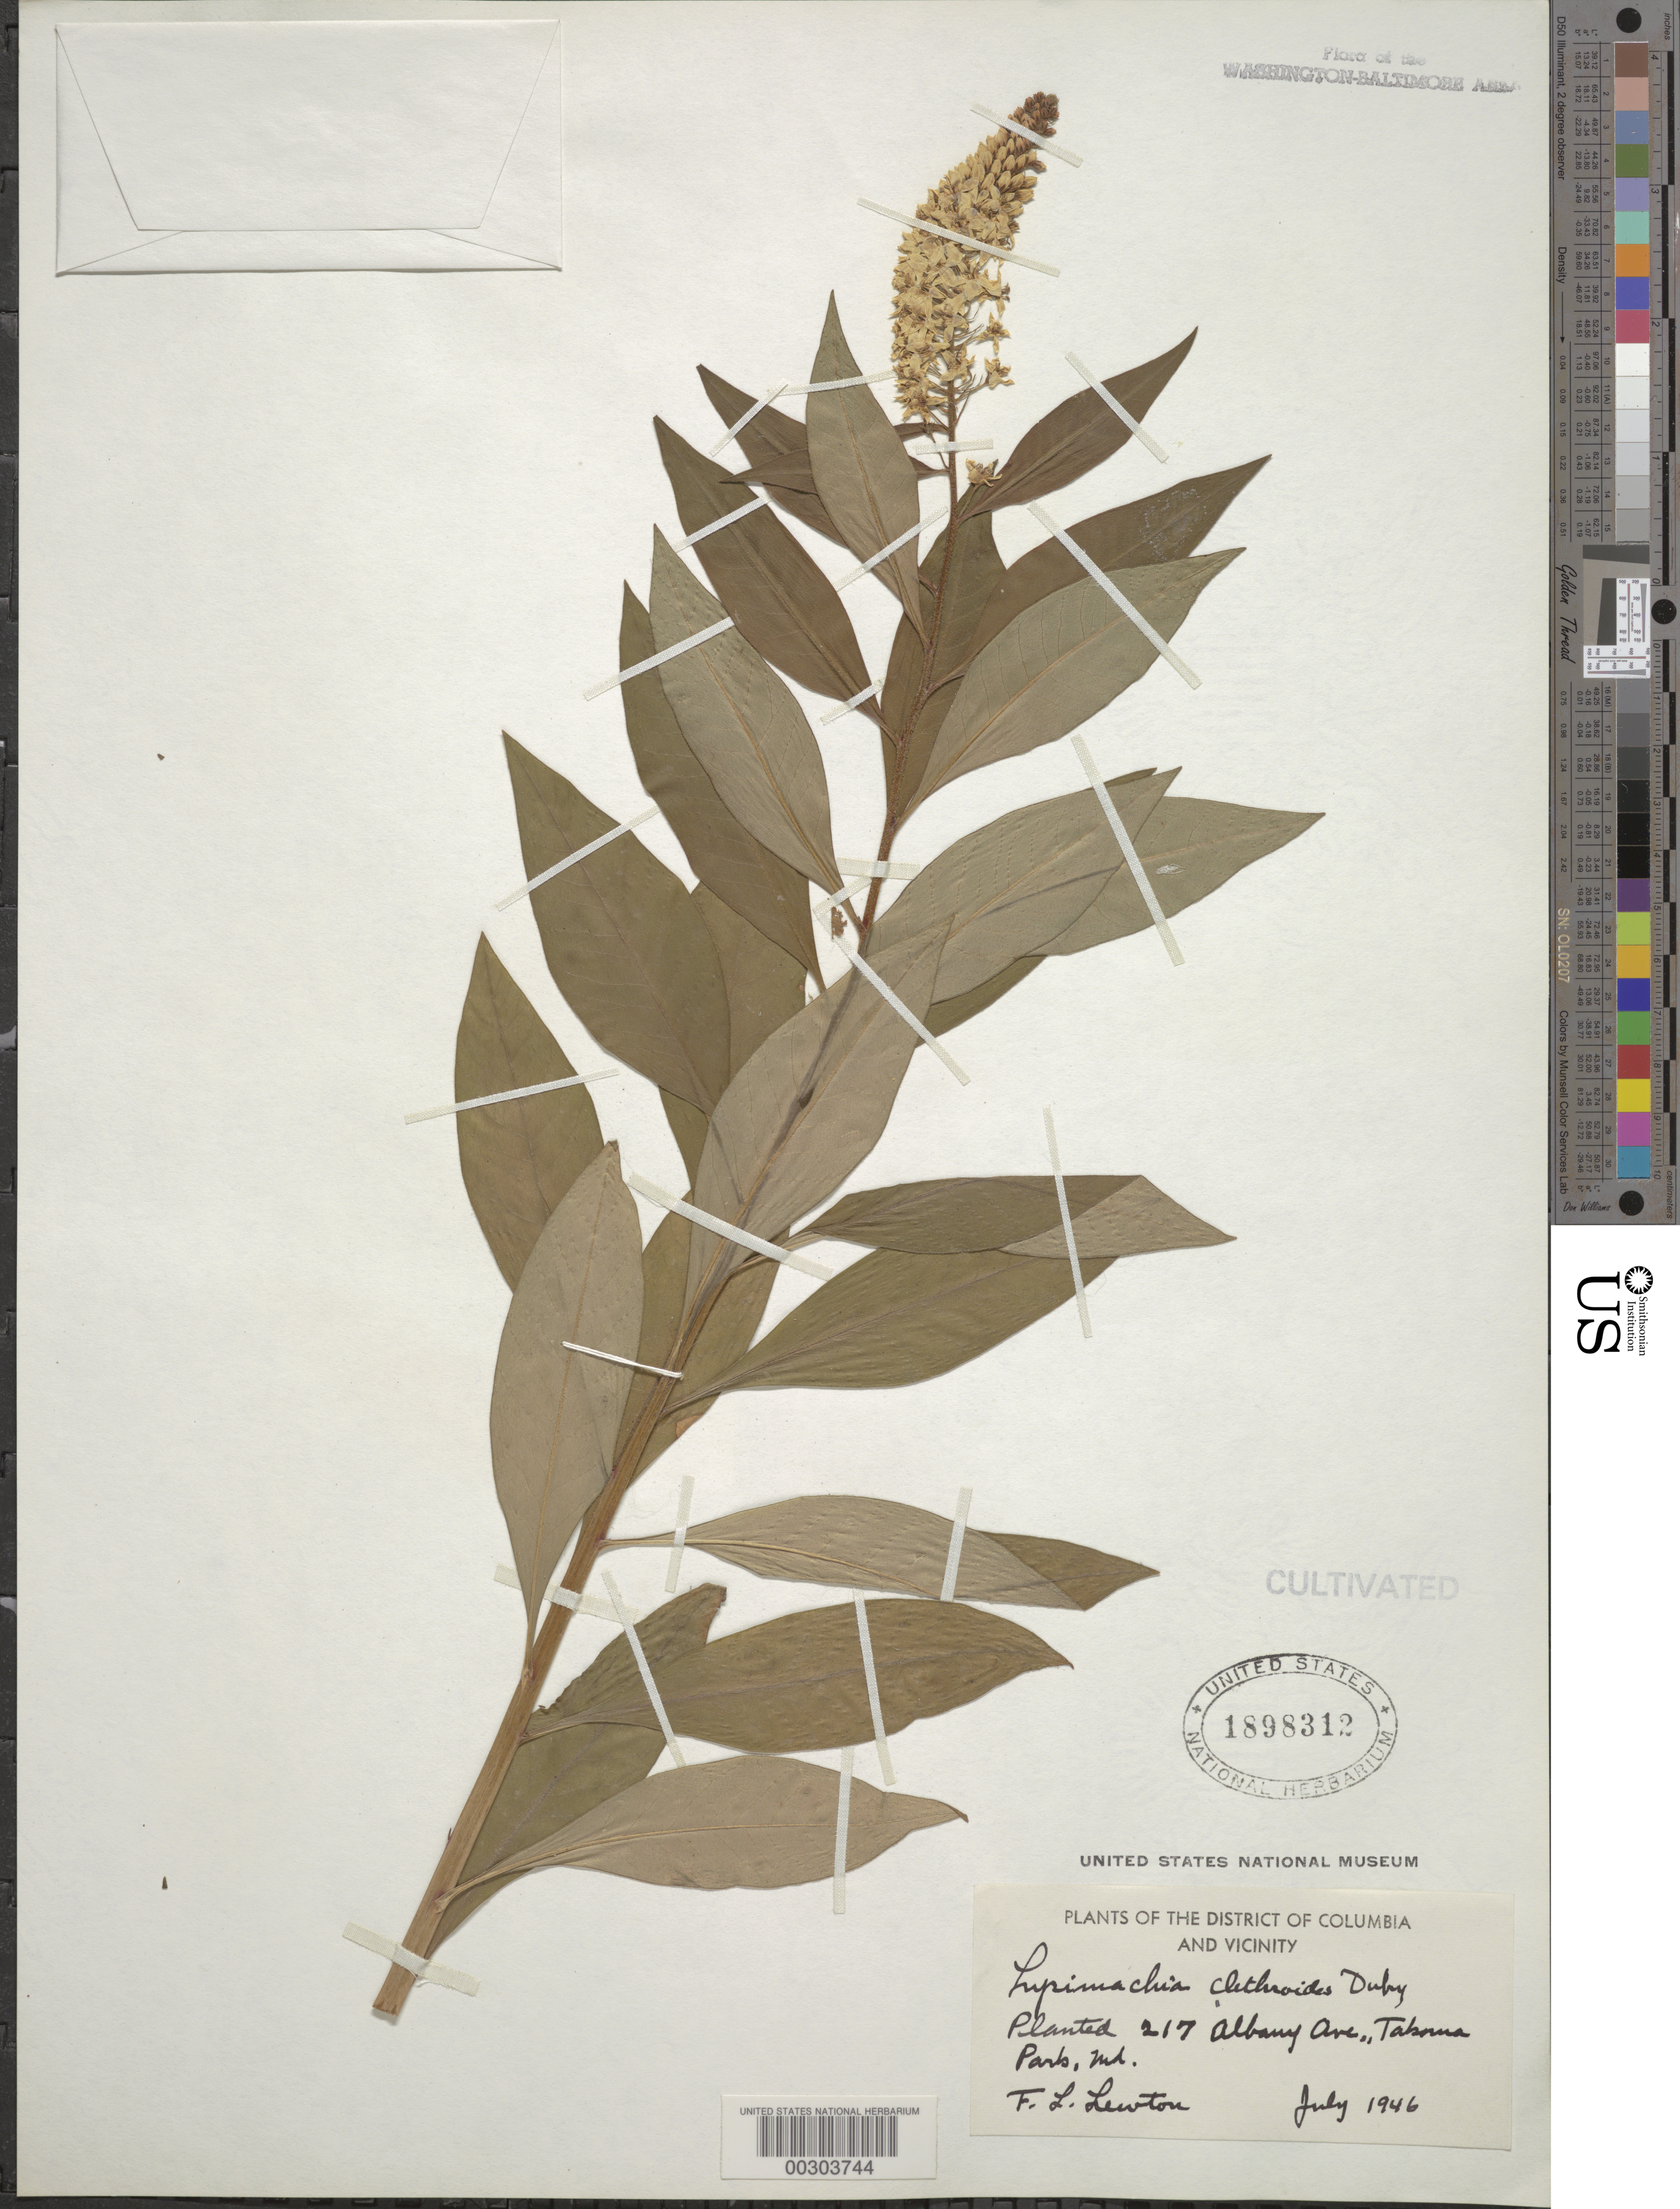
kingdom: Plantae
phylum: Tracheophyta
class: Magnoliopsida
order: Ericales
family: Primulaceae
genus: Lysimachia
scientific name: Lysimachia clethroides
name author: Duby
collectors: F. L. Lewton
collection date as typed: Jul 1946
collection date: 1946-07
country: United States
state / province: Maryland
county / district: Montgomery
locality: Takoma Park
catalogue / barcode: US 1898312